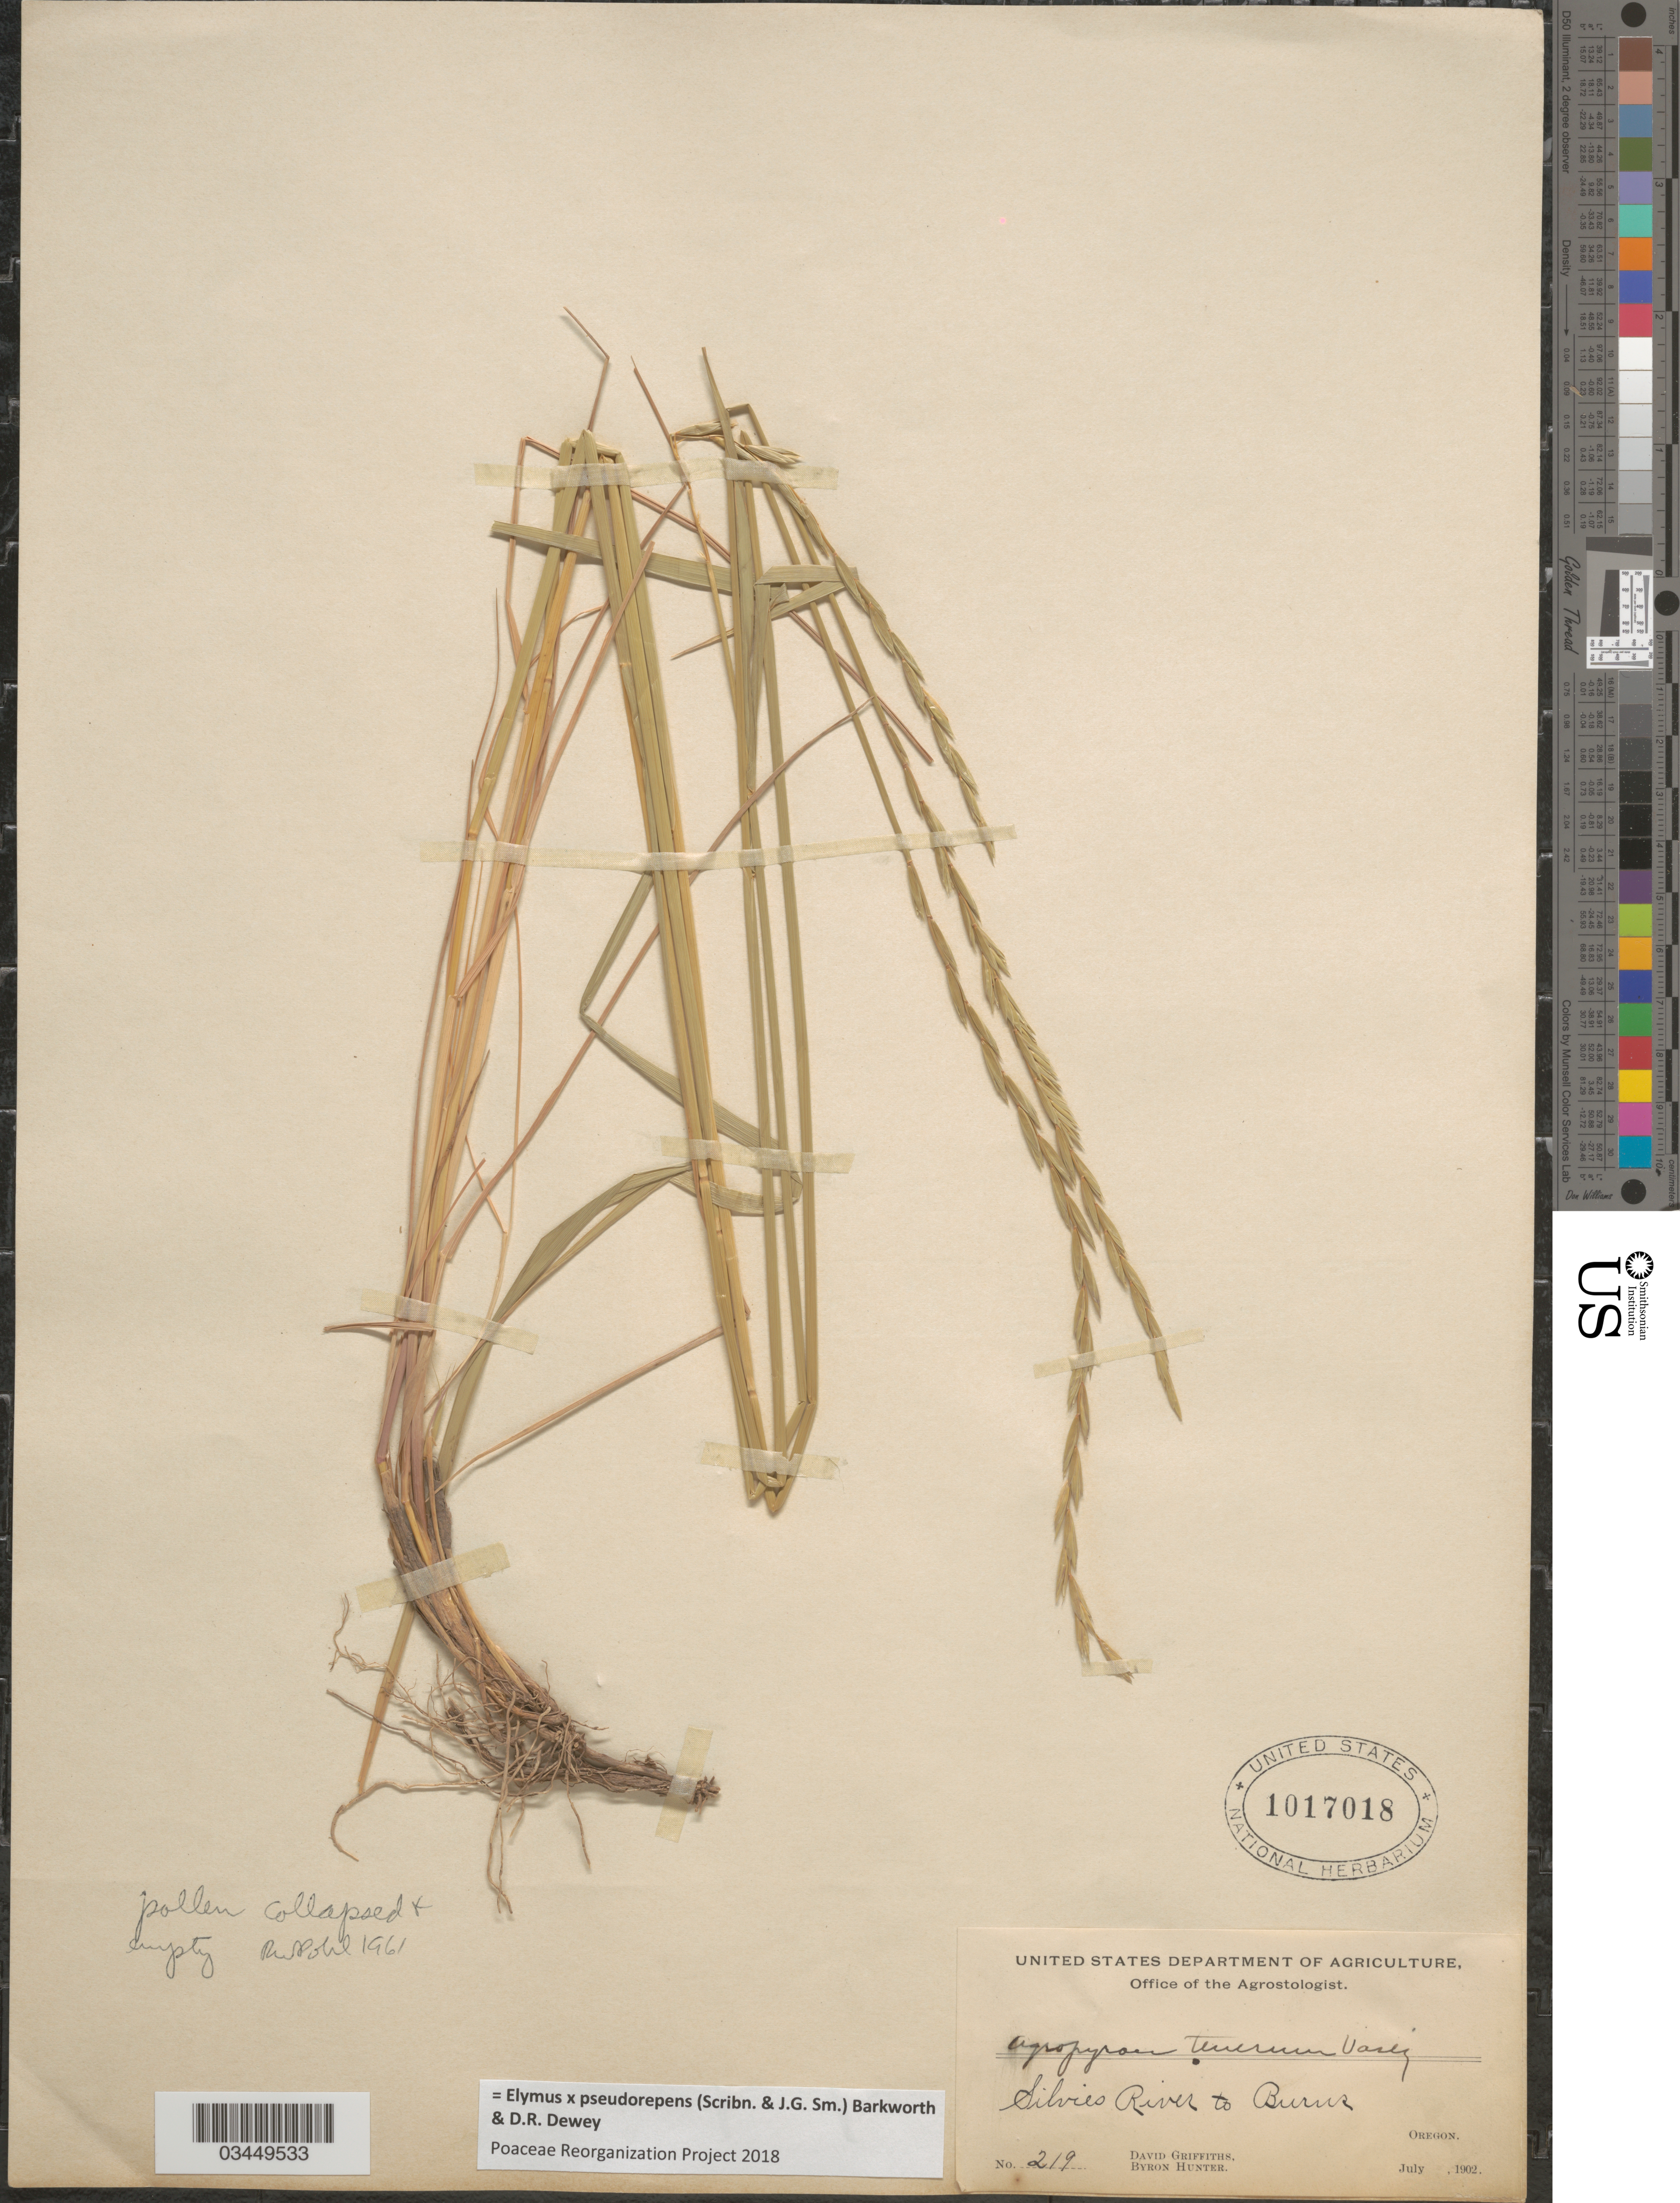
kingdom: Plantae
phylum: Tracheophyta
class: Liliopsida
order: Poales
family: Poaceae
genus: Elymus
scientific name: Elymus x pseudorepens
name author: (Scribn. & J.G. Sm.) Barkworth & Dewey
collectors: D. Griffiths & B. Hunter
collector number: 219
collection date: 1902-07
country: United States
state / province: Oregon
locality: Silvies River to Burns.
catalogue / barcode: US 1017018